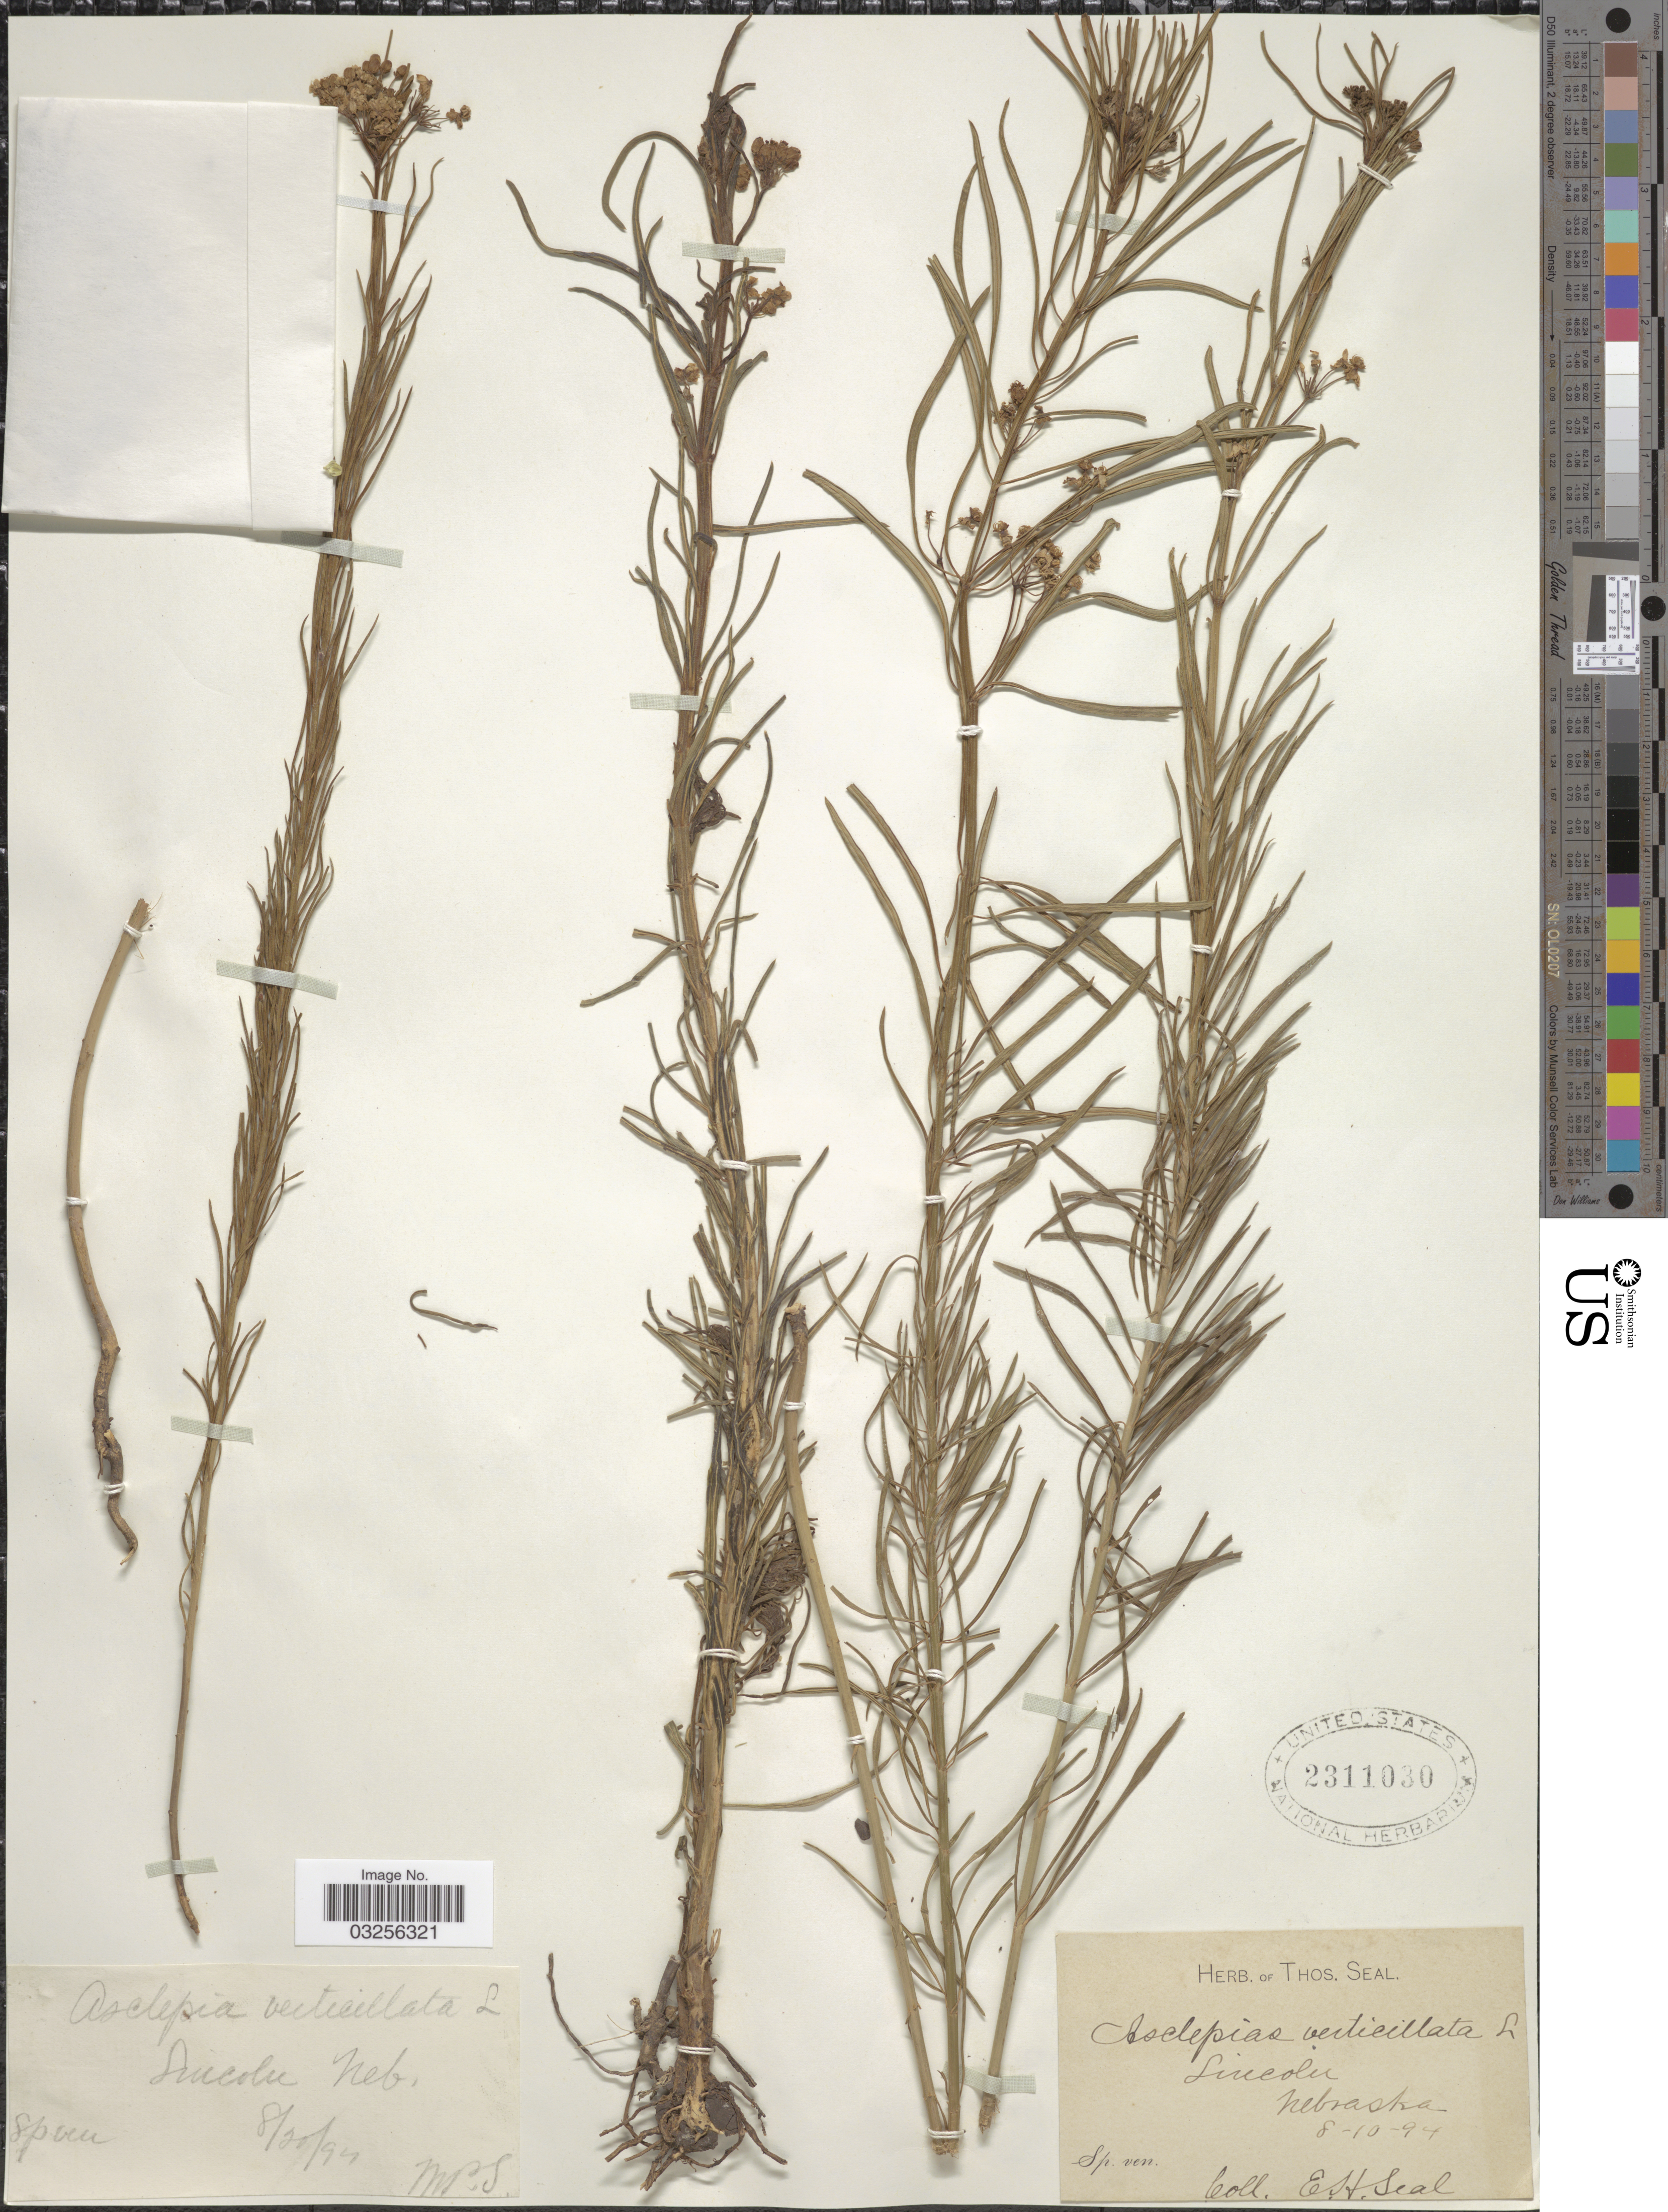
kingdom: Plantae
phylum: Tracheophyta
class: Magnoliopsida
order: Gentianales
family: Apocynaceae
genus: Asclepias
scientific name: Asclepias verticillata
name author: L.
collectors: E. Seal & M. Seal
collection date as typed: Transcribed d/m/y: 10/8/94 to 20/8/94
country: United States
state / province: Nebraska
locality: Lincoln.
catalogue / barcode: US 2311030